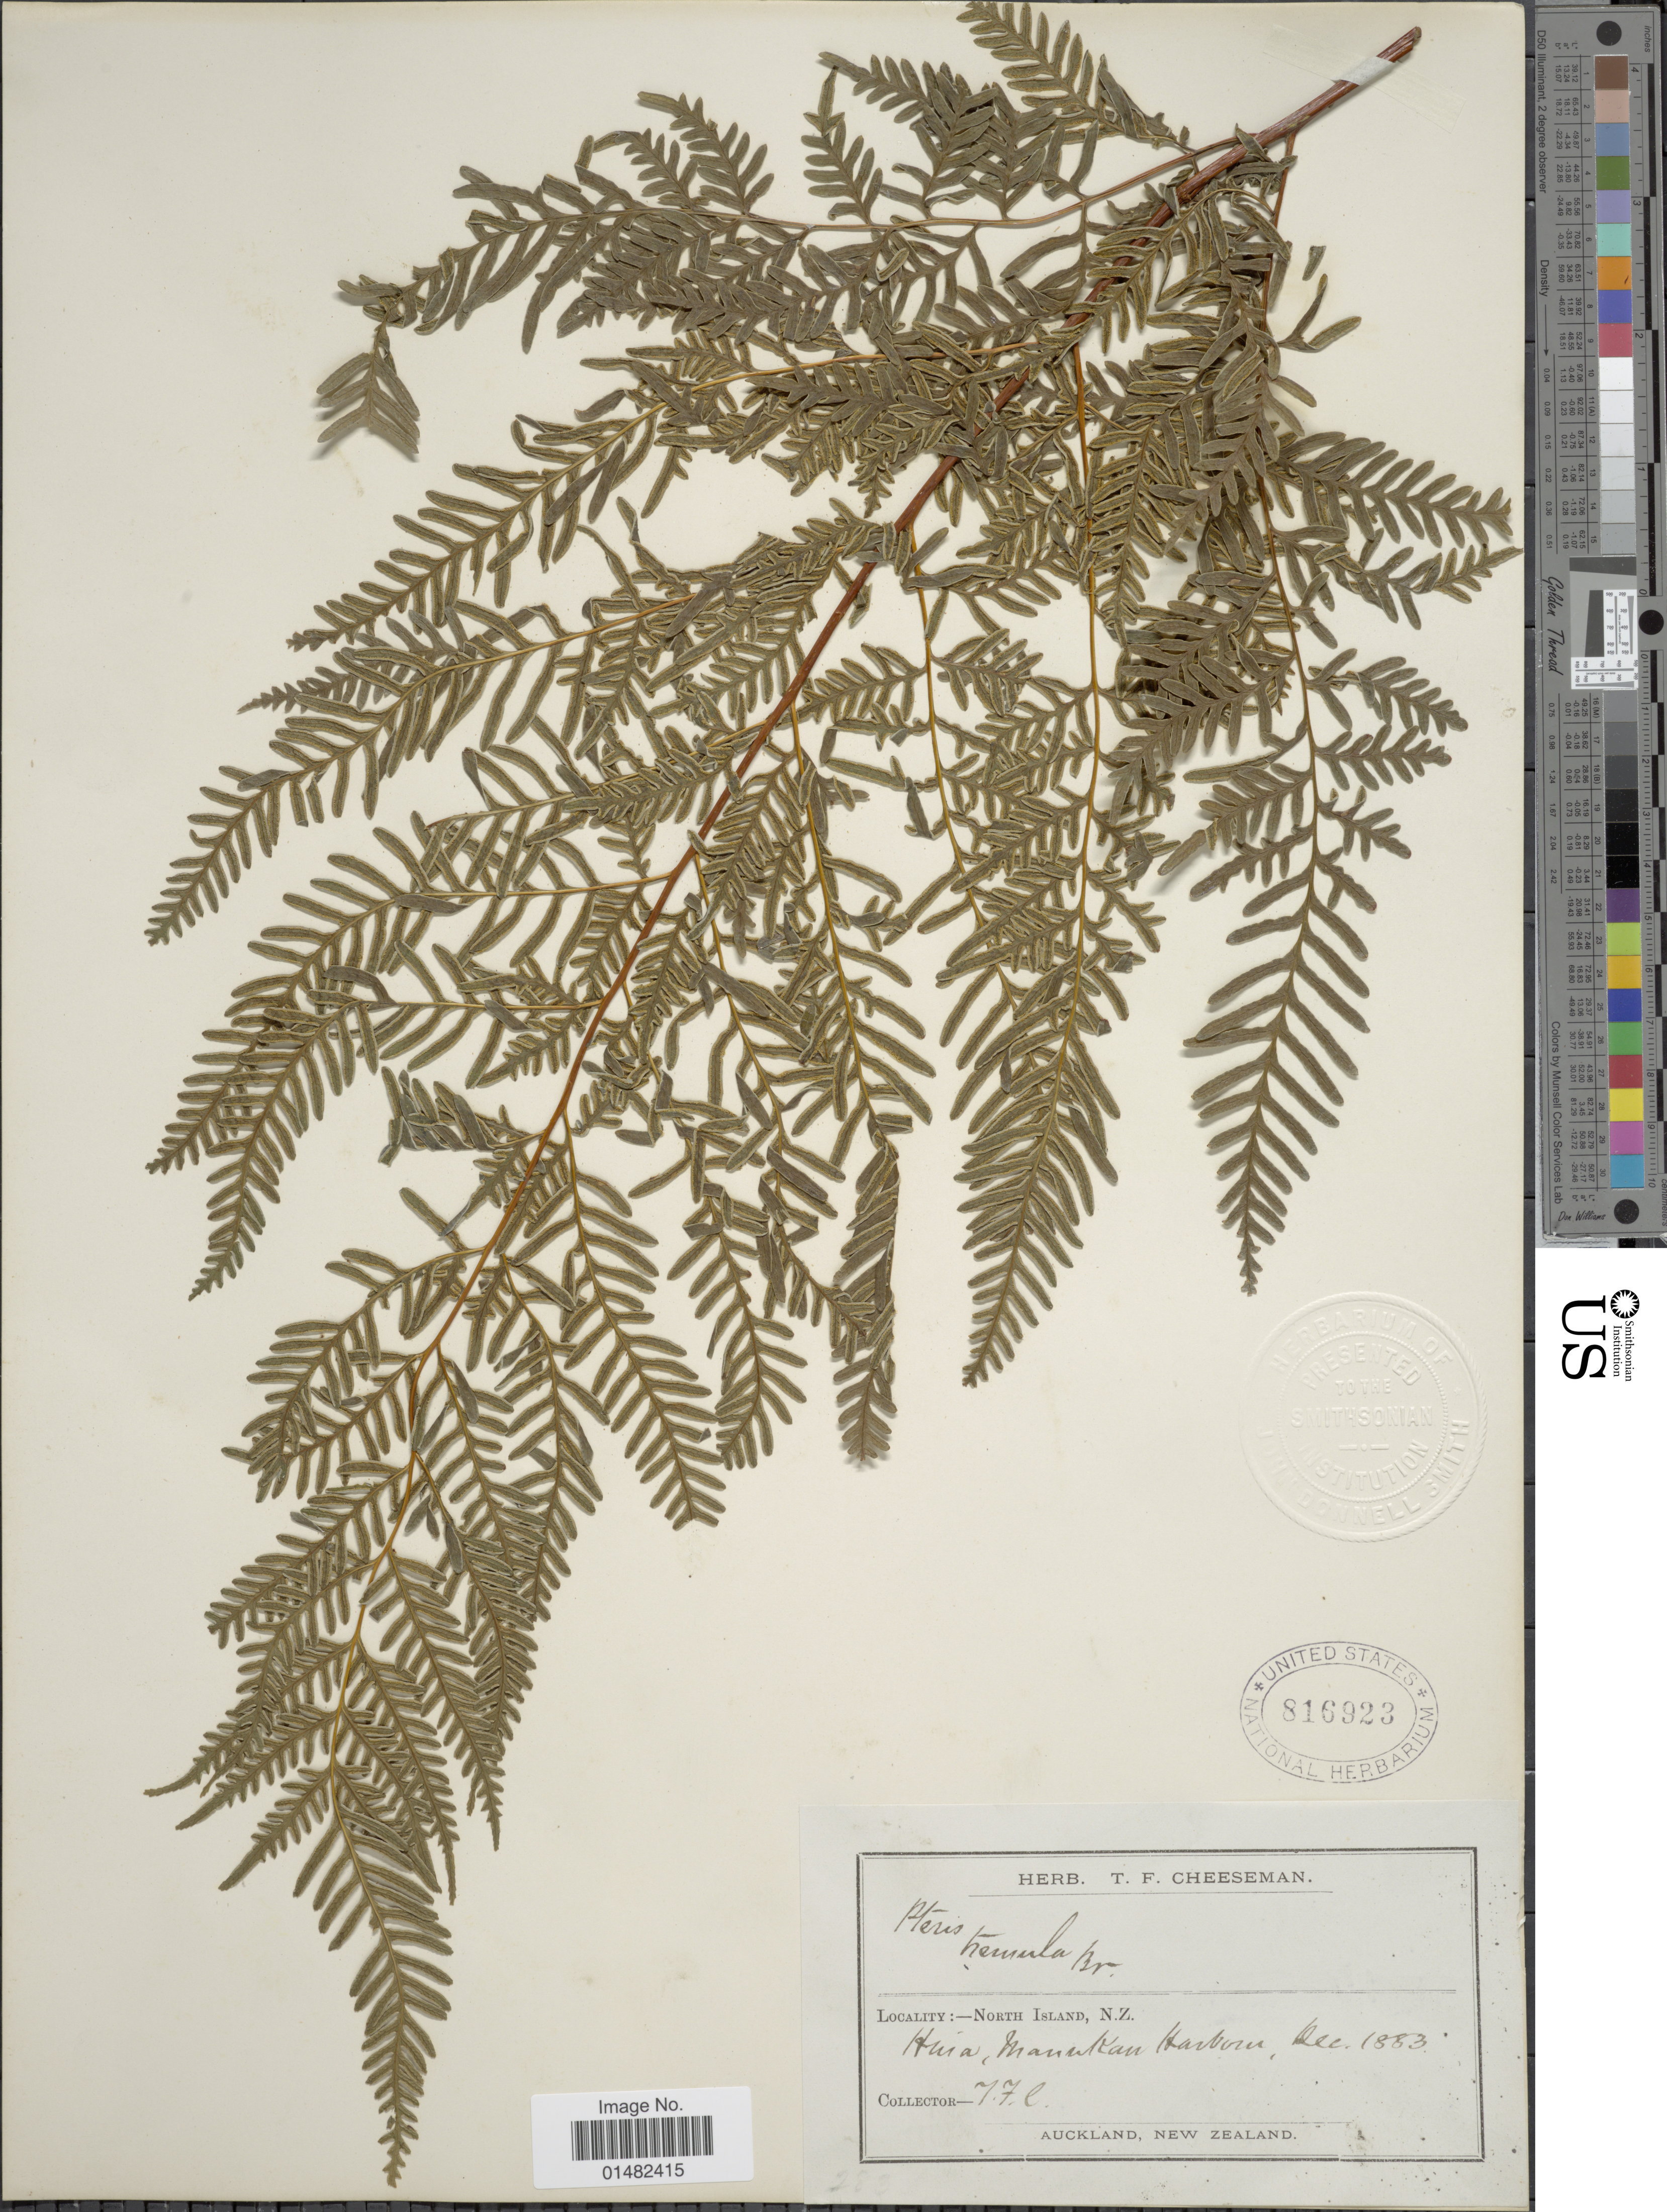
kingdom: Plantae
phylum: Tracheophyta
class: Polypodiopsida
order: Polypodiales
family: Pteridaceae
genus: Pteris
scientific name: Pteris tremula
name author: R. Br.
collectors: T. F. Cheeseman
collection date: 1883-12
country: New Zealand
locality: North Island, Huia, Manukan Harbour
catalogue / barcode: US 816923